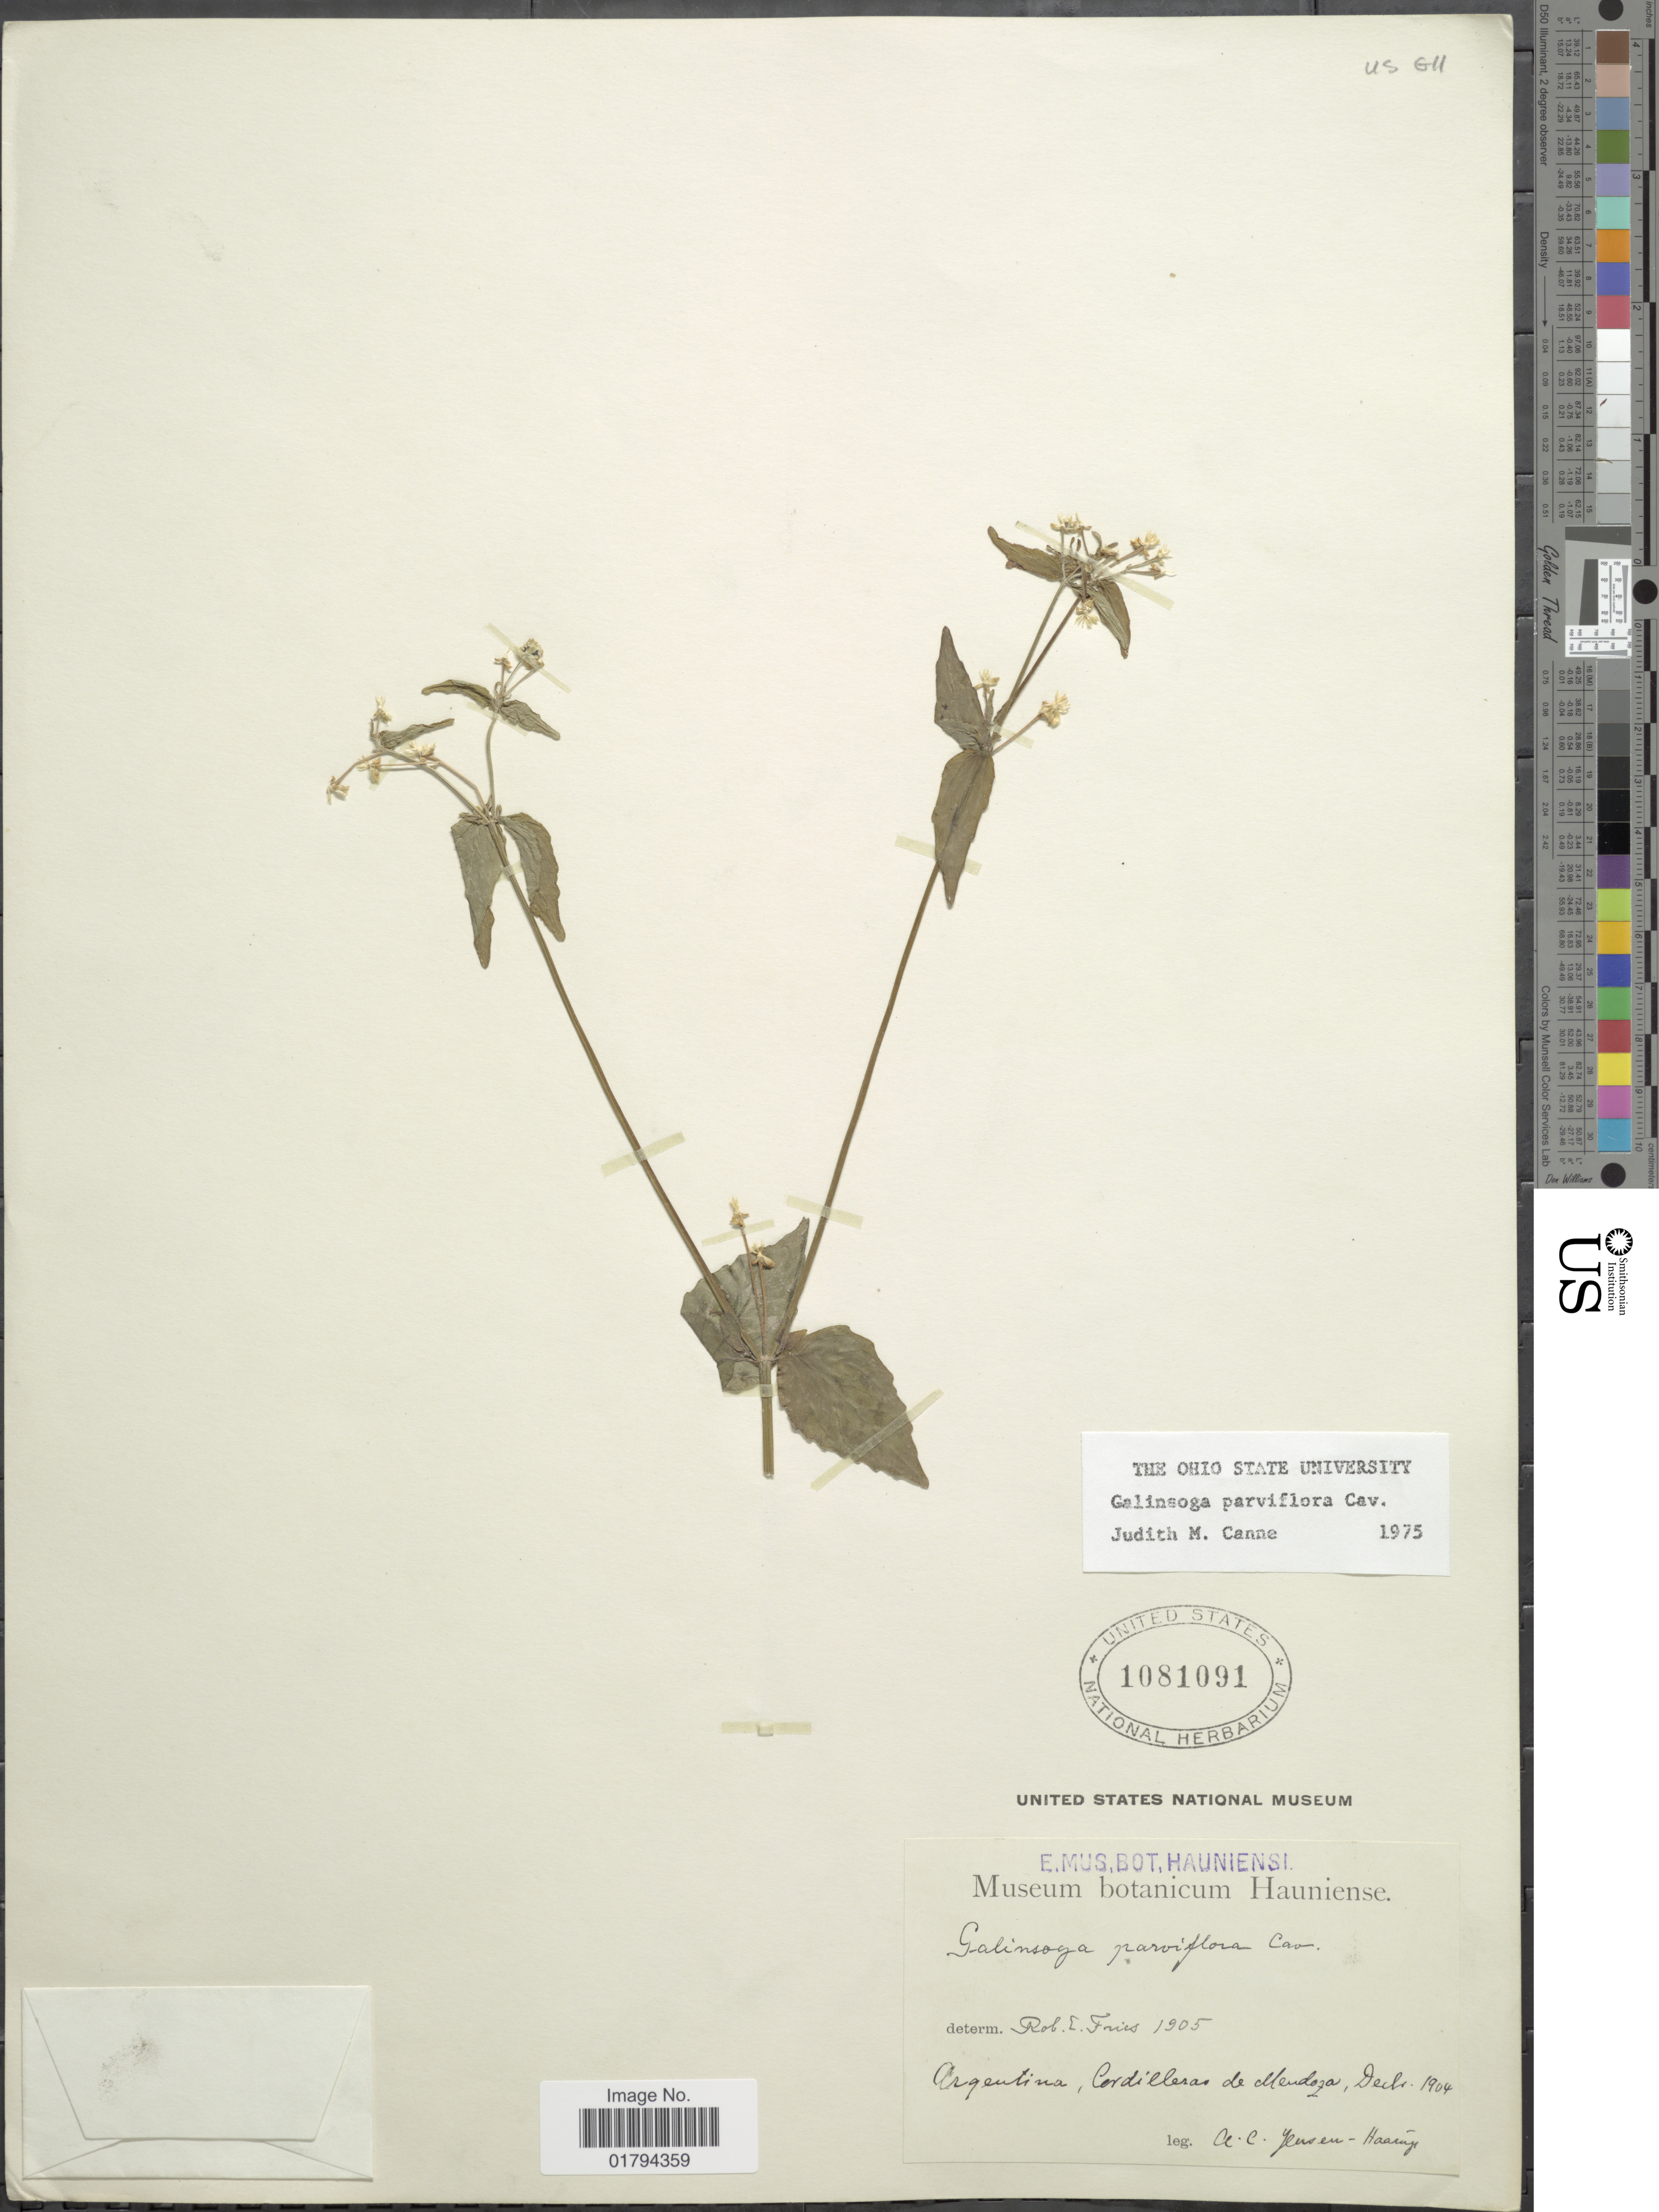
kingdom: Plantae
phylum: Tracheophyta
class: Magnoliopsida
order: Asterales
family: Asteraceae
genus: Galinsoga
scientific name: Galinsoga parviflora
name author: Cav.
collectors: A. C. Jensen-Haarup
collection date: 1904-12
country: Argentina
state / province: Mendoza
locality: Cordillera de Mendoza.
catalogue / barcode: US 1081091